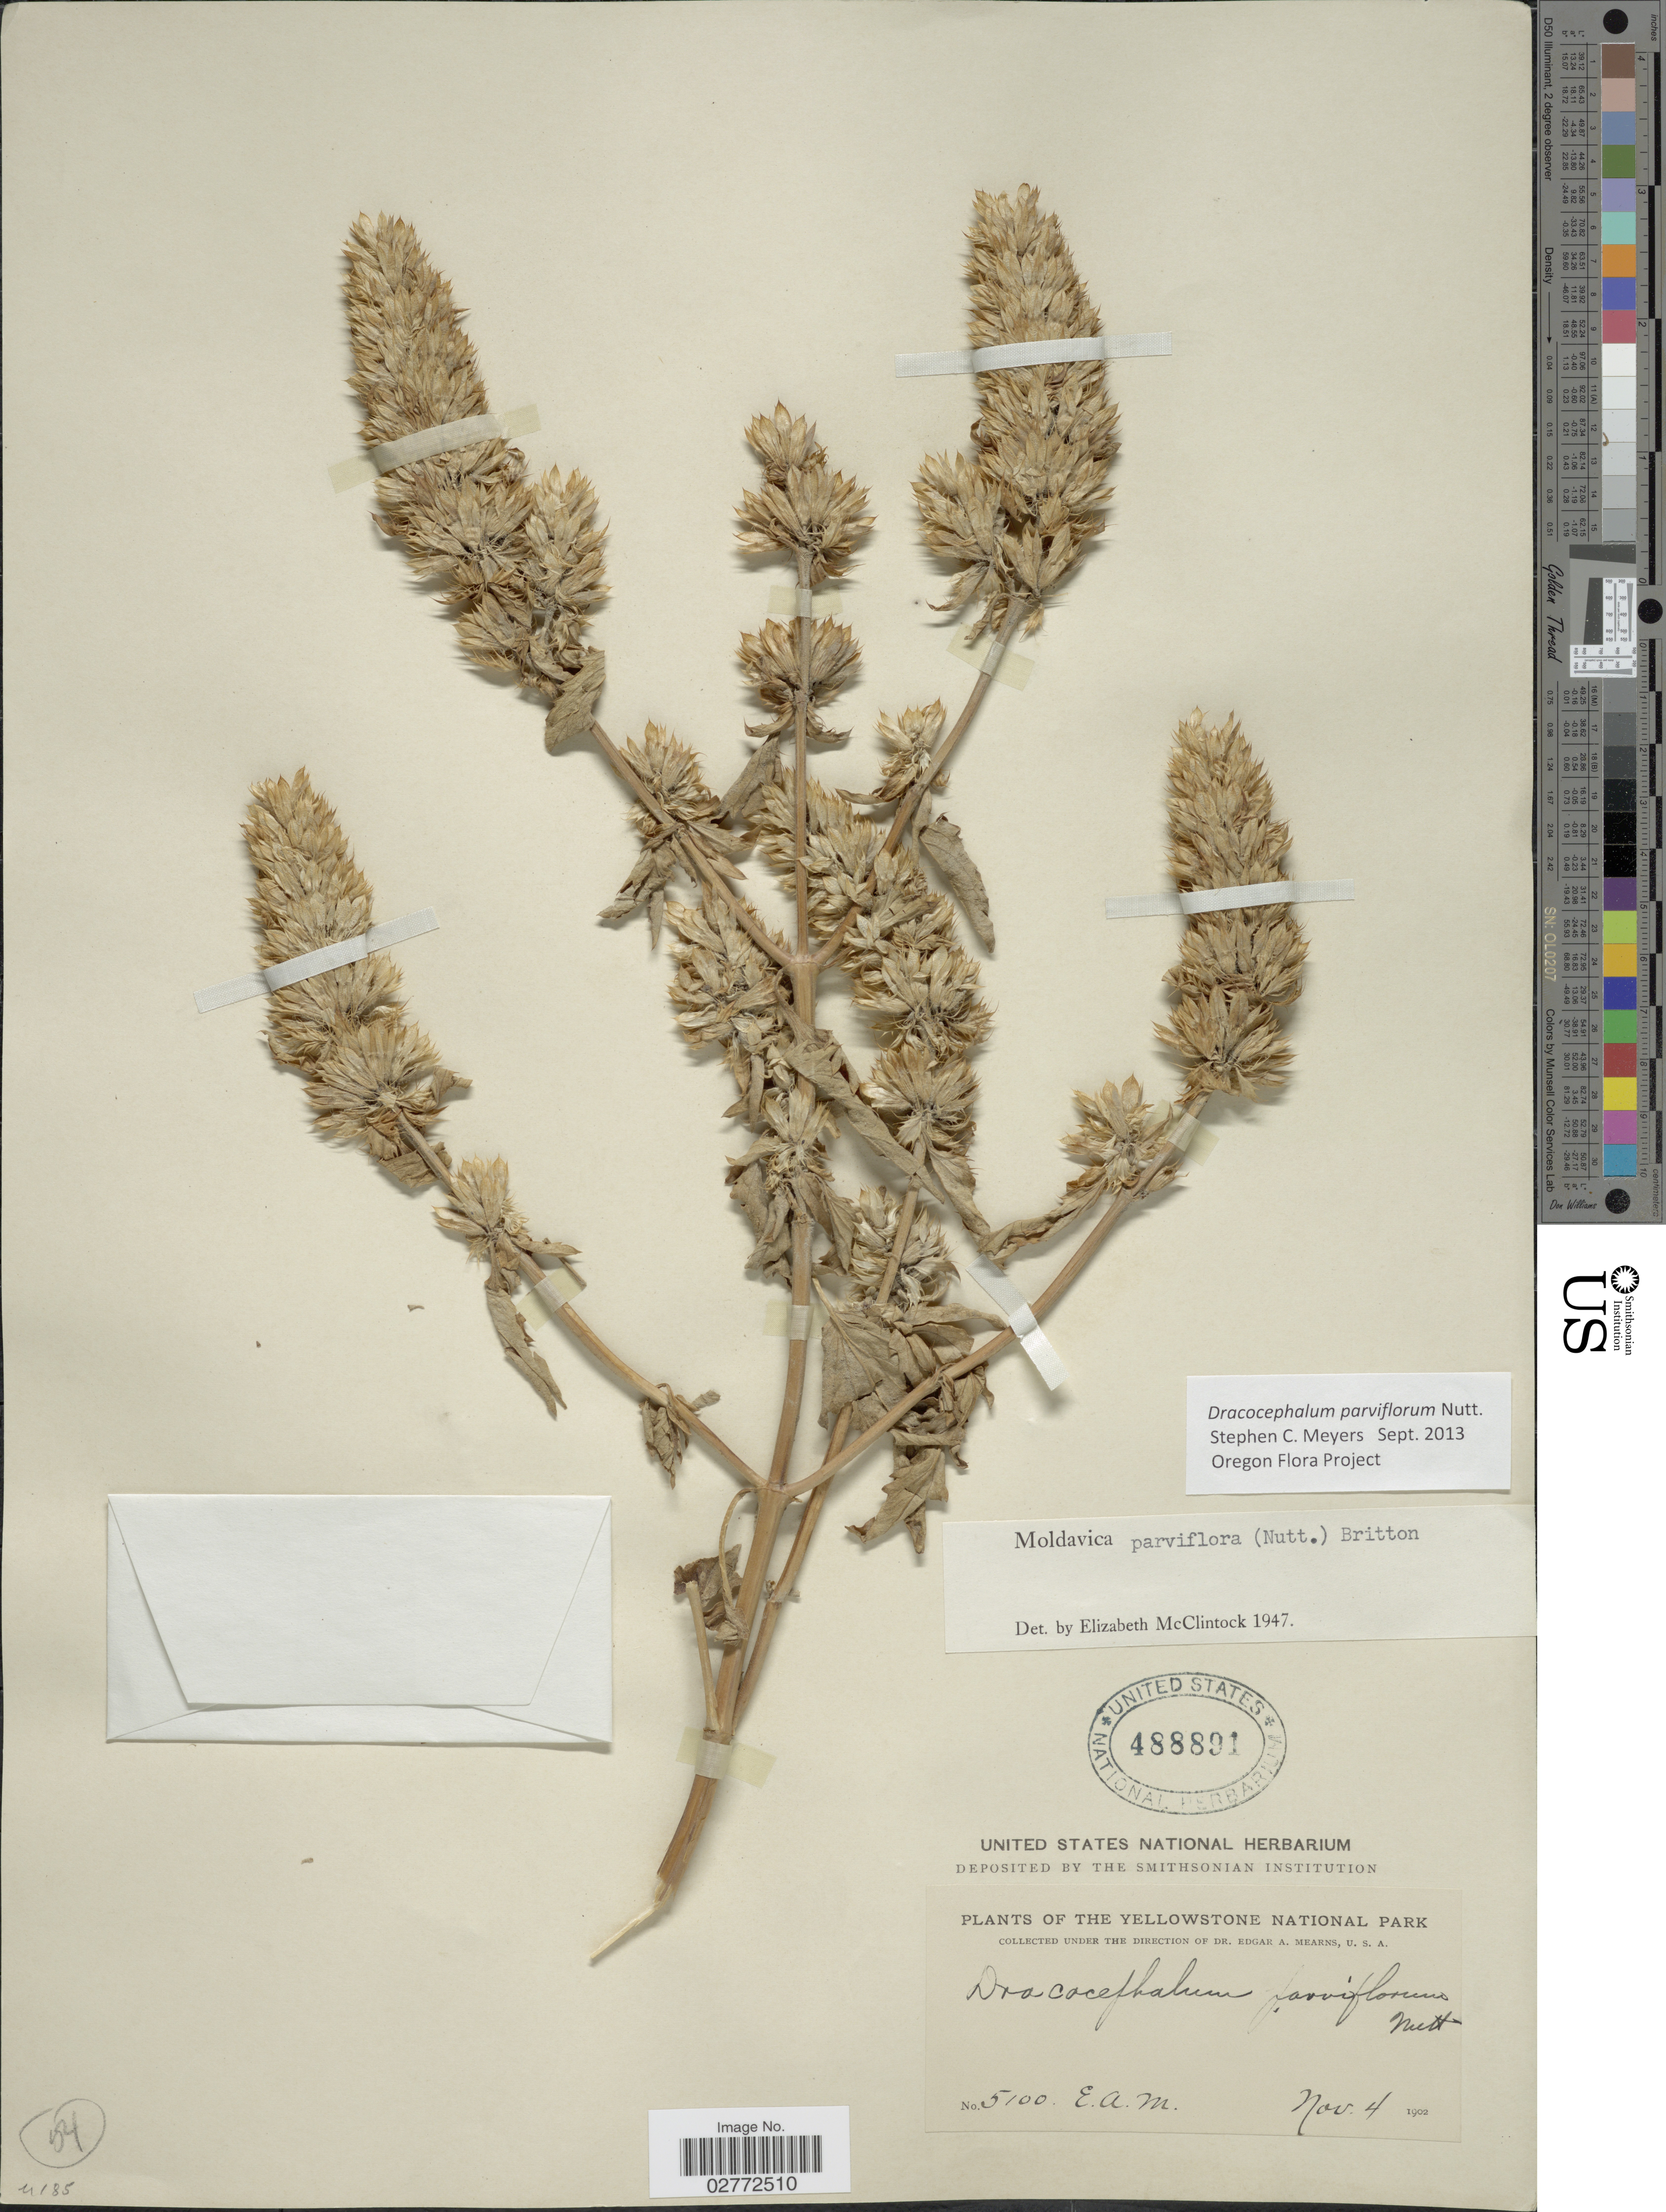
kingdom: Plantae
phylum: Tracheophyta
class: Magnoliopsida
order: Lamiales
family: Lamiaceae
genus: Dracocephalum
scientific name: Dracocephalum parviflorum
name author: Nutt.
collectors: E. A. Mearns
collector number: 5100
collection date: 1902-11-04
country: United States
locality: The Yellowstone National Park.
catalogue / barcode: US 488891